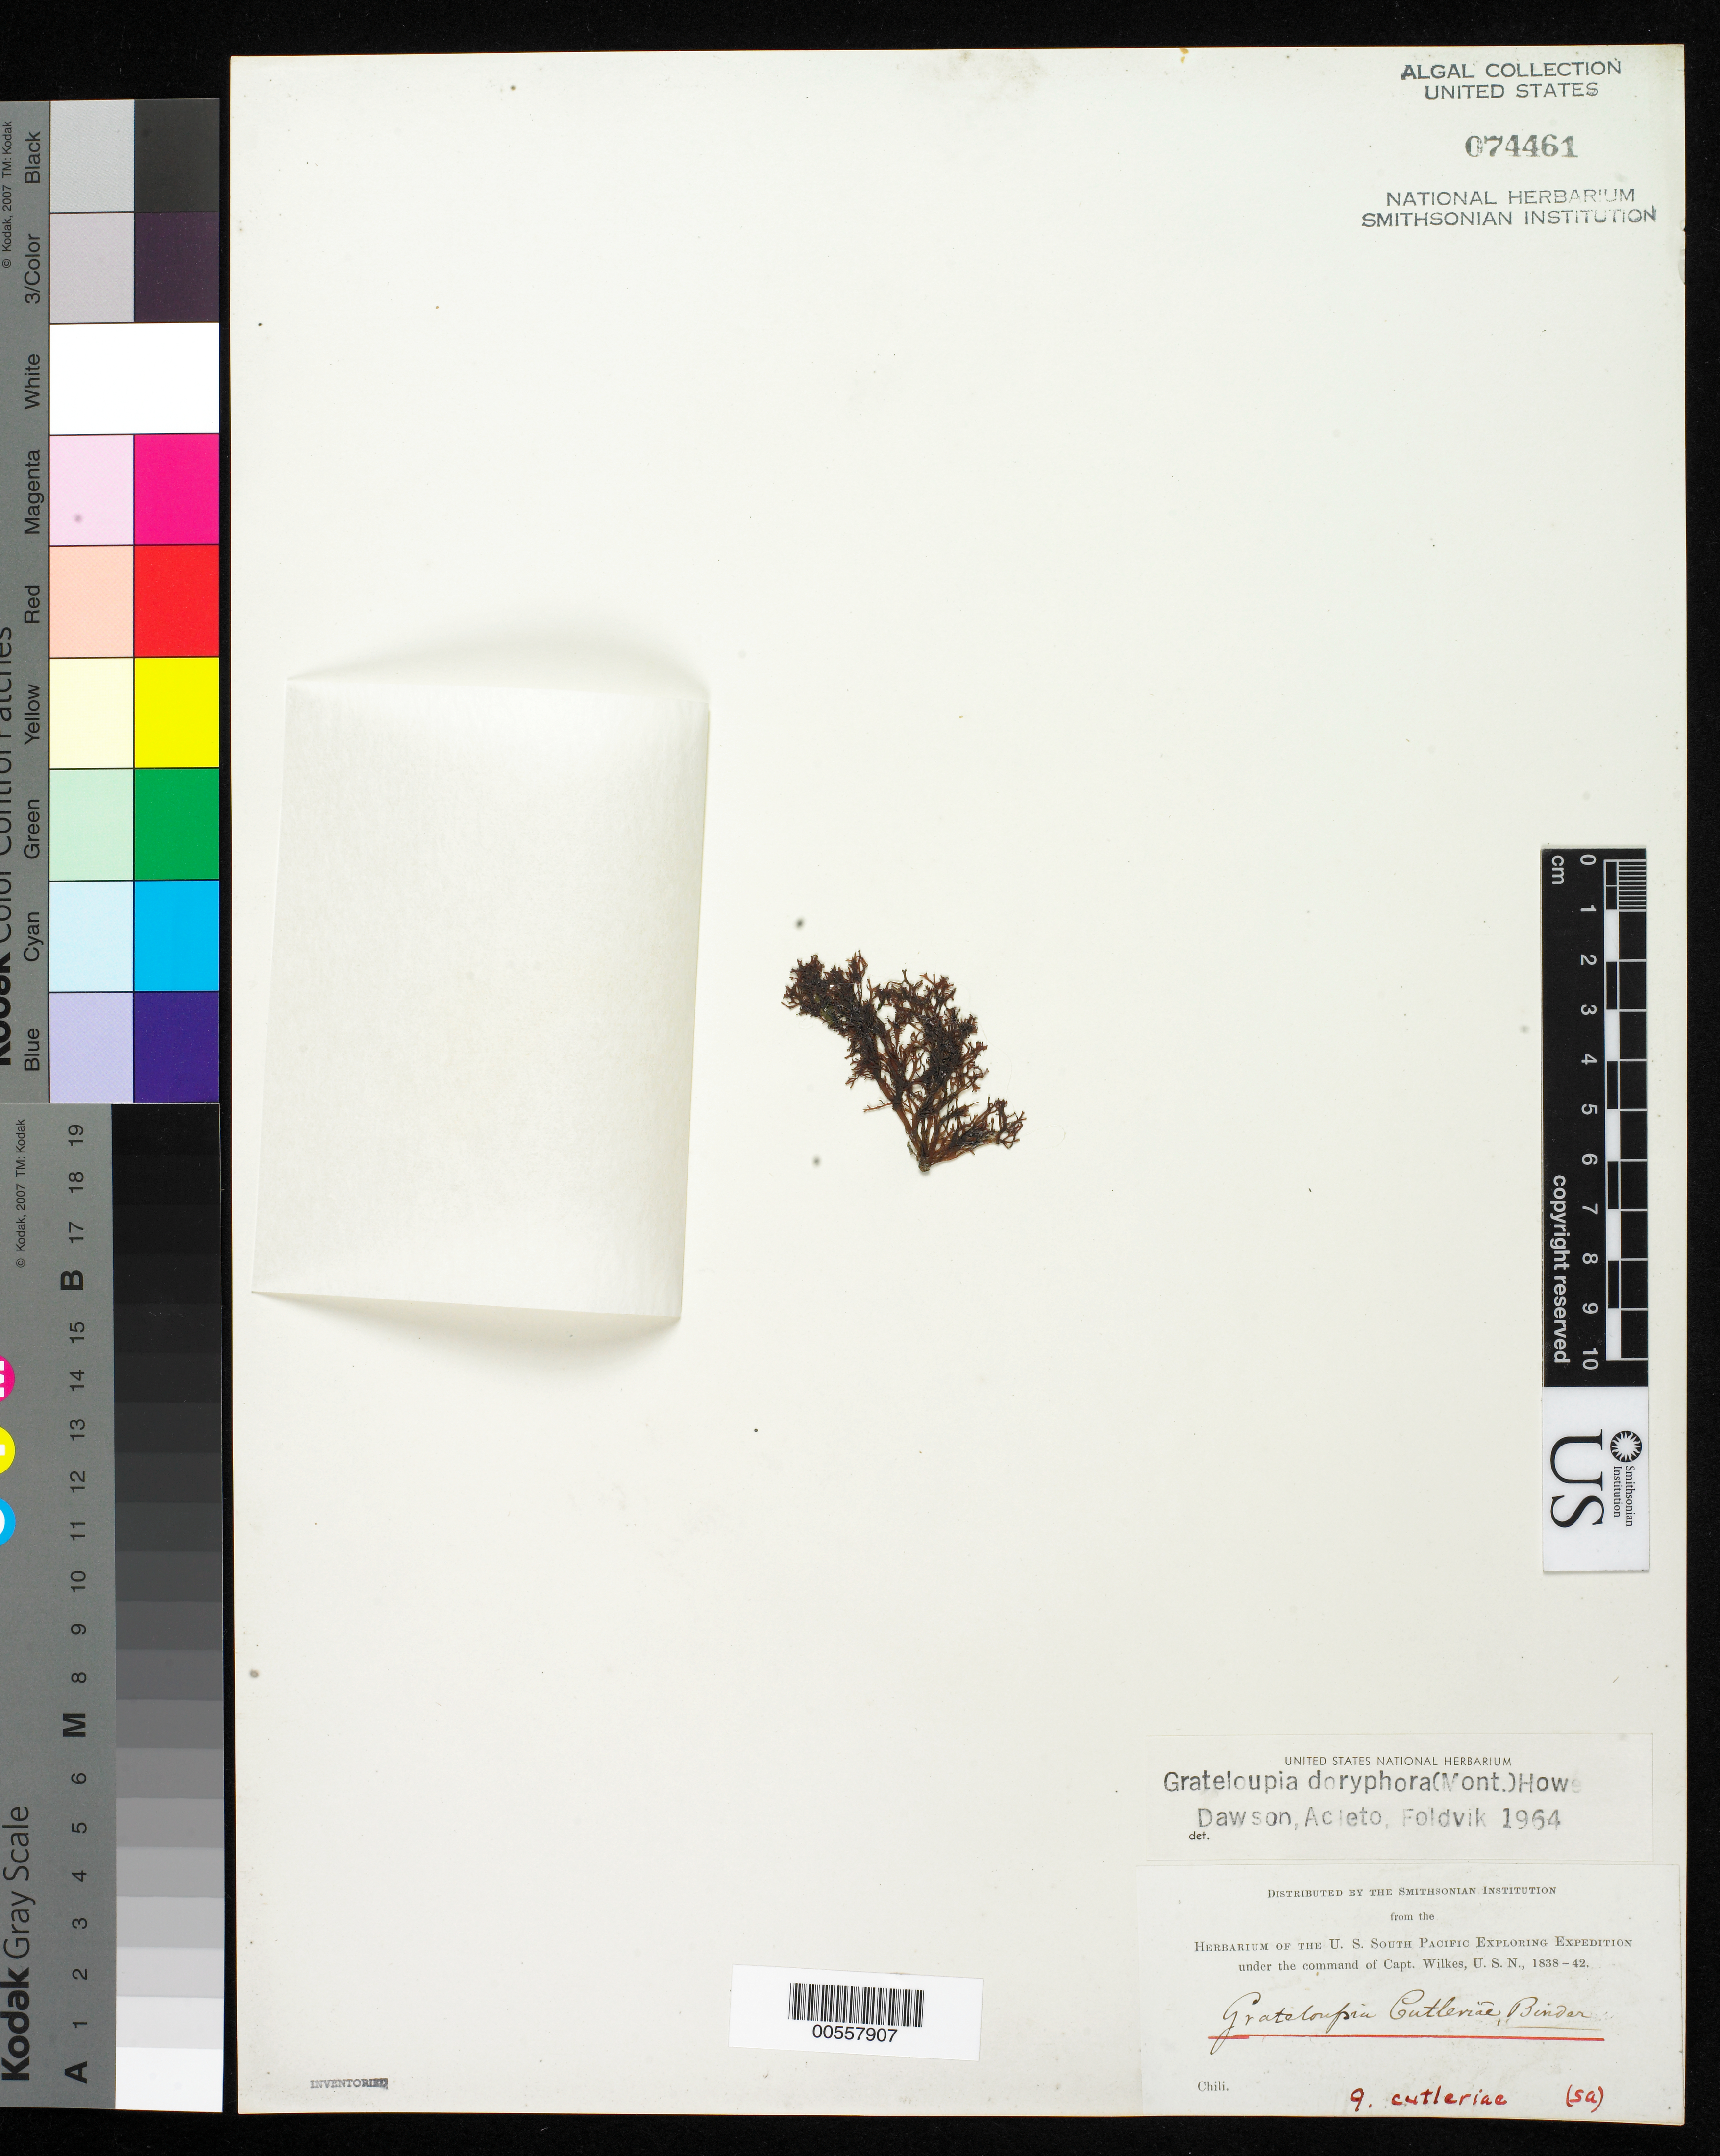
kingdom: Plantae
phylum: Rhodophyta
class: Florideophyceae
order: Halymeniales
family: Halymeniaceae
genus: Grateloupia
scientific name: Grateloupia doryphora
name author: (Mont.) Howe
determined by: Dawson, E. Y.; Acleto O., C.; Foldvik, N.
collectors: W. D. Brackenridge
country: Chile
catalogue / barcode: US 74461